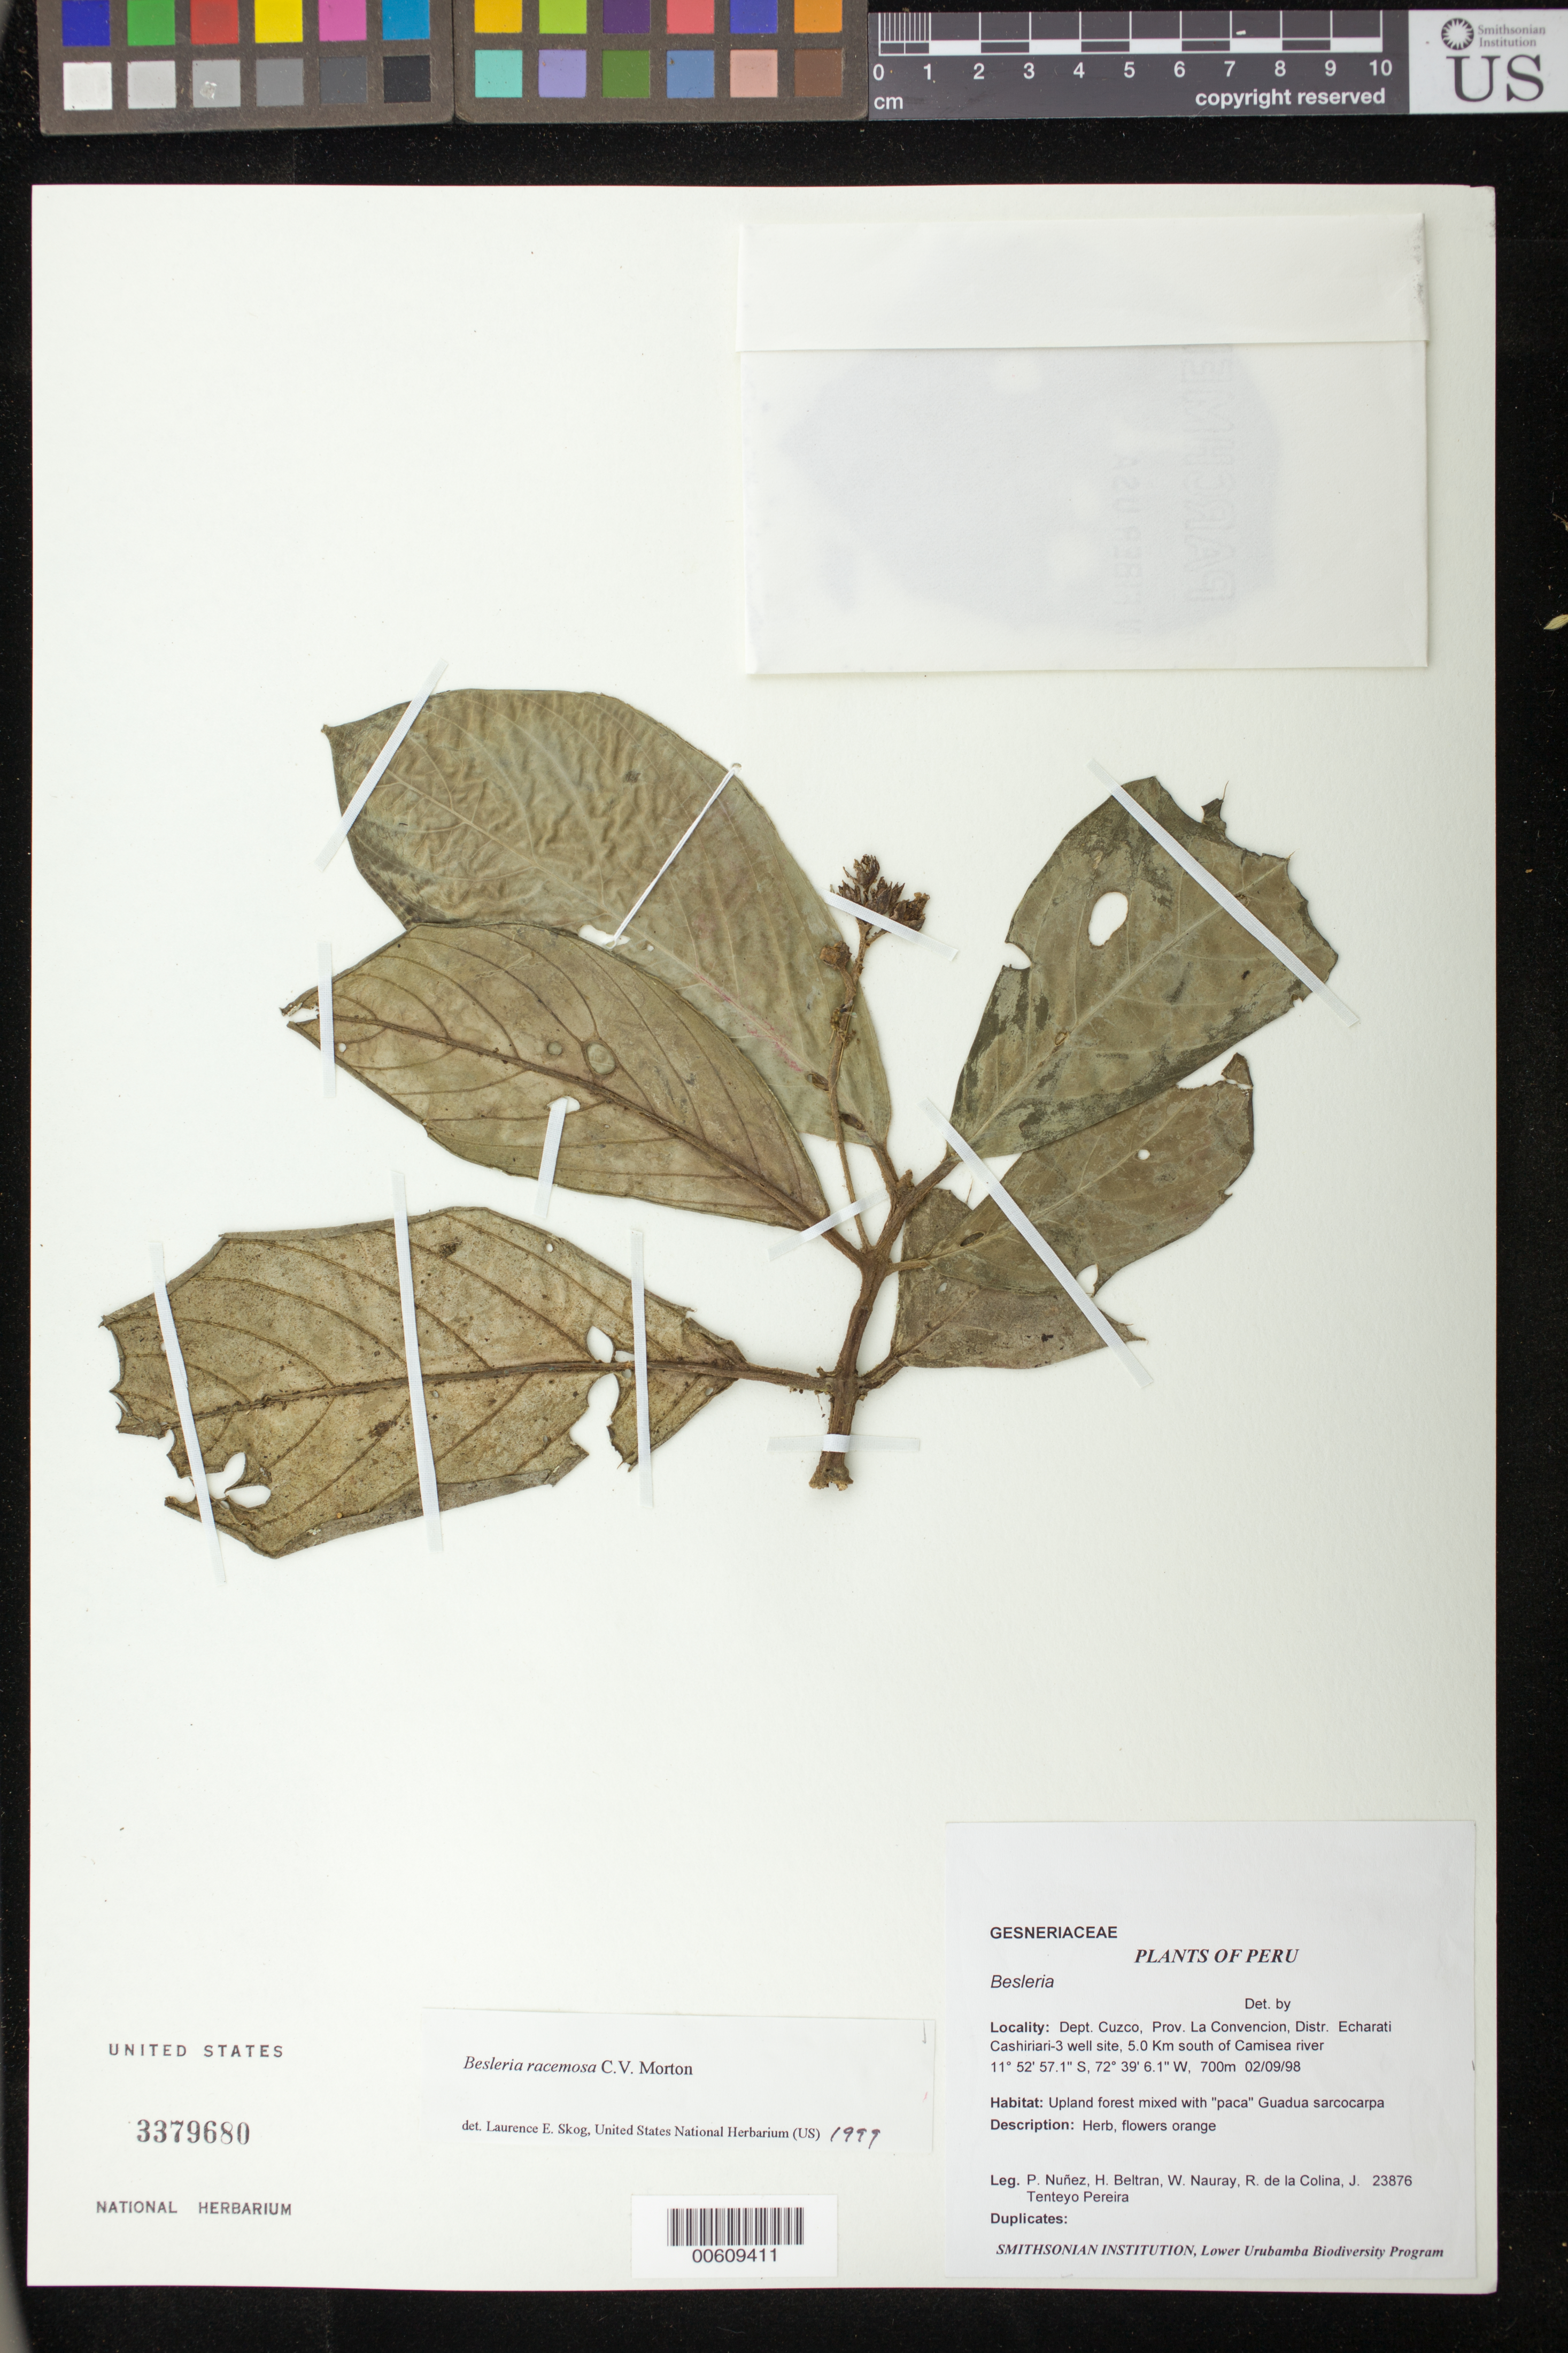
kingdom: Plantae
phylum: Tracheophyta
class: Magnoliopsida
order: Lamiales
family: Gesneriaceae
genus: Besleria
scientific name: Besleria racemosa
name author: C.V. Morton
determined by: Skog, Laurence E.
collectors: P. Núñez V., H. Beltran, W. Nauray, R. de La Colina & J. Tenteyo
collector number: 23876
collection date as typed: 02 Sep 1998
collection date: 1998-09-02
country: Peru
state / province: Cusco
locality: Prov. La Convencion; Dtto. Echarati, Cashiriari-3 well site, 5 km S of Camisea river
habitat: Upland forest mixed with "paca" Guadua sarcocarpa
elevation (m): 700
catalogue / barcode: US 3379680